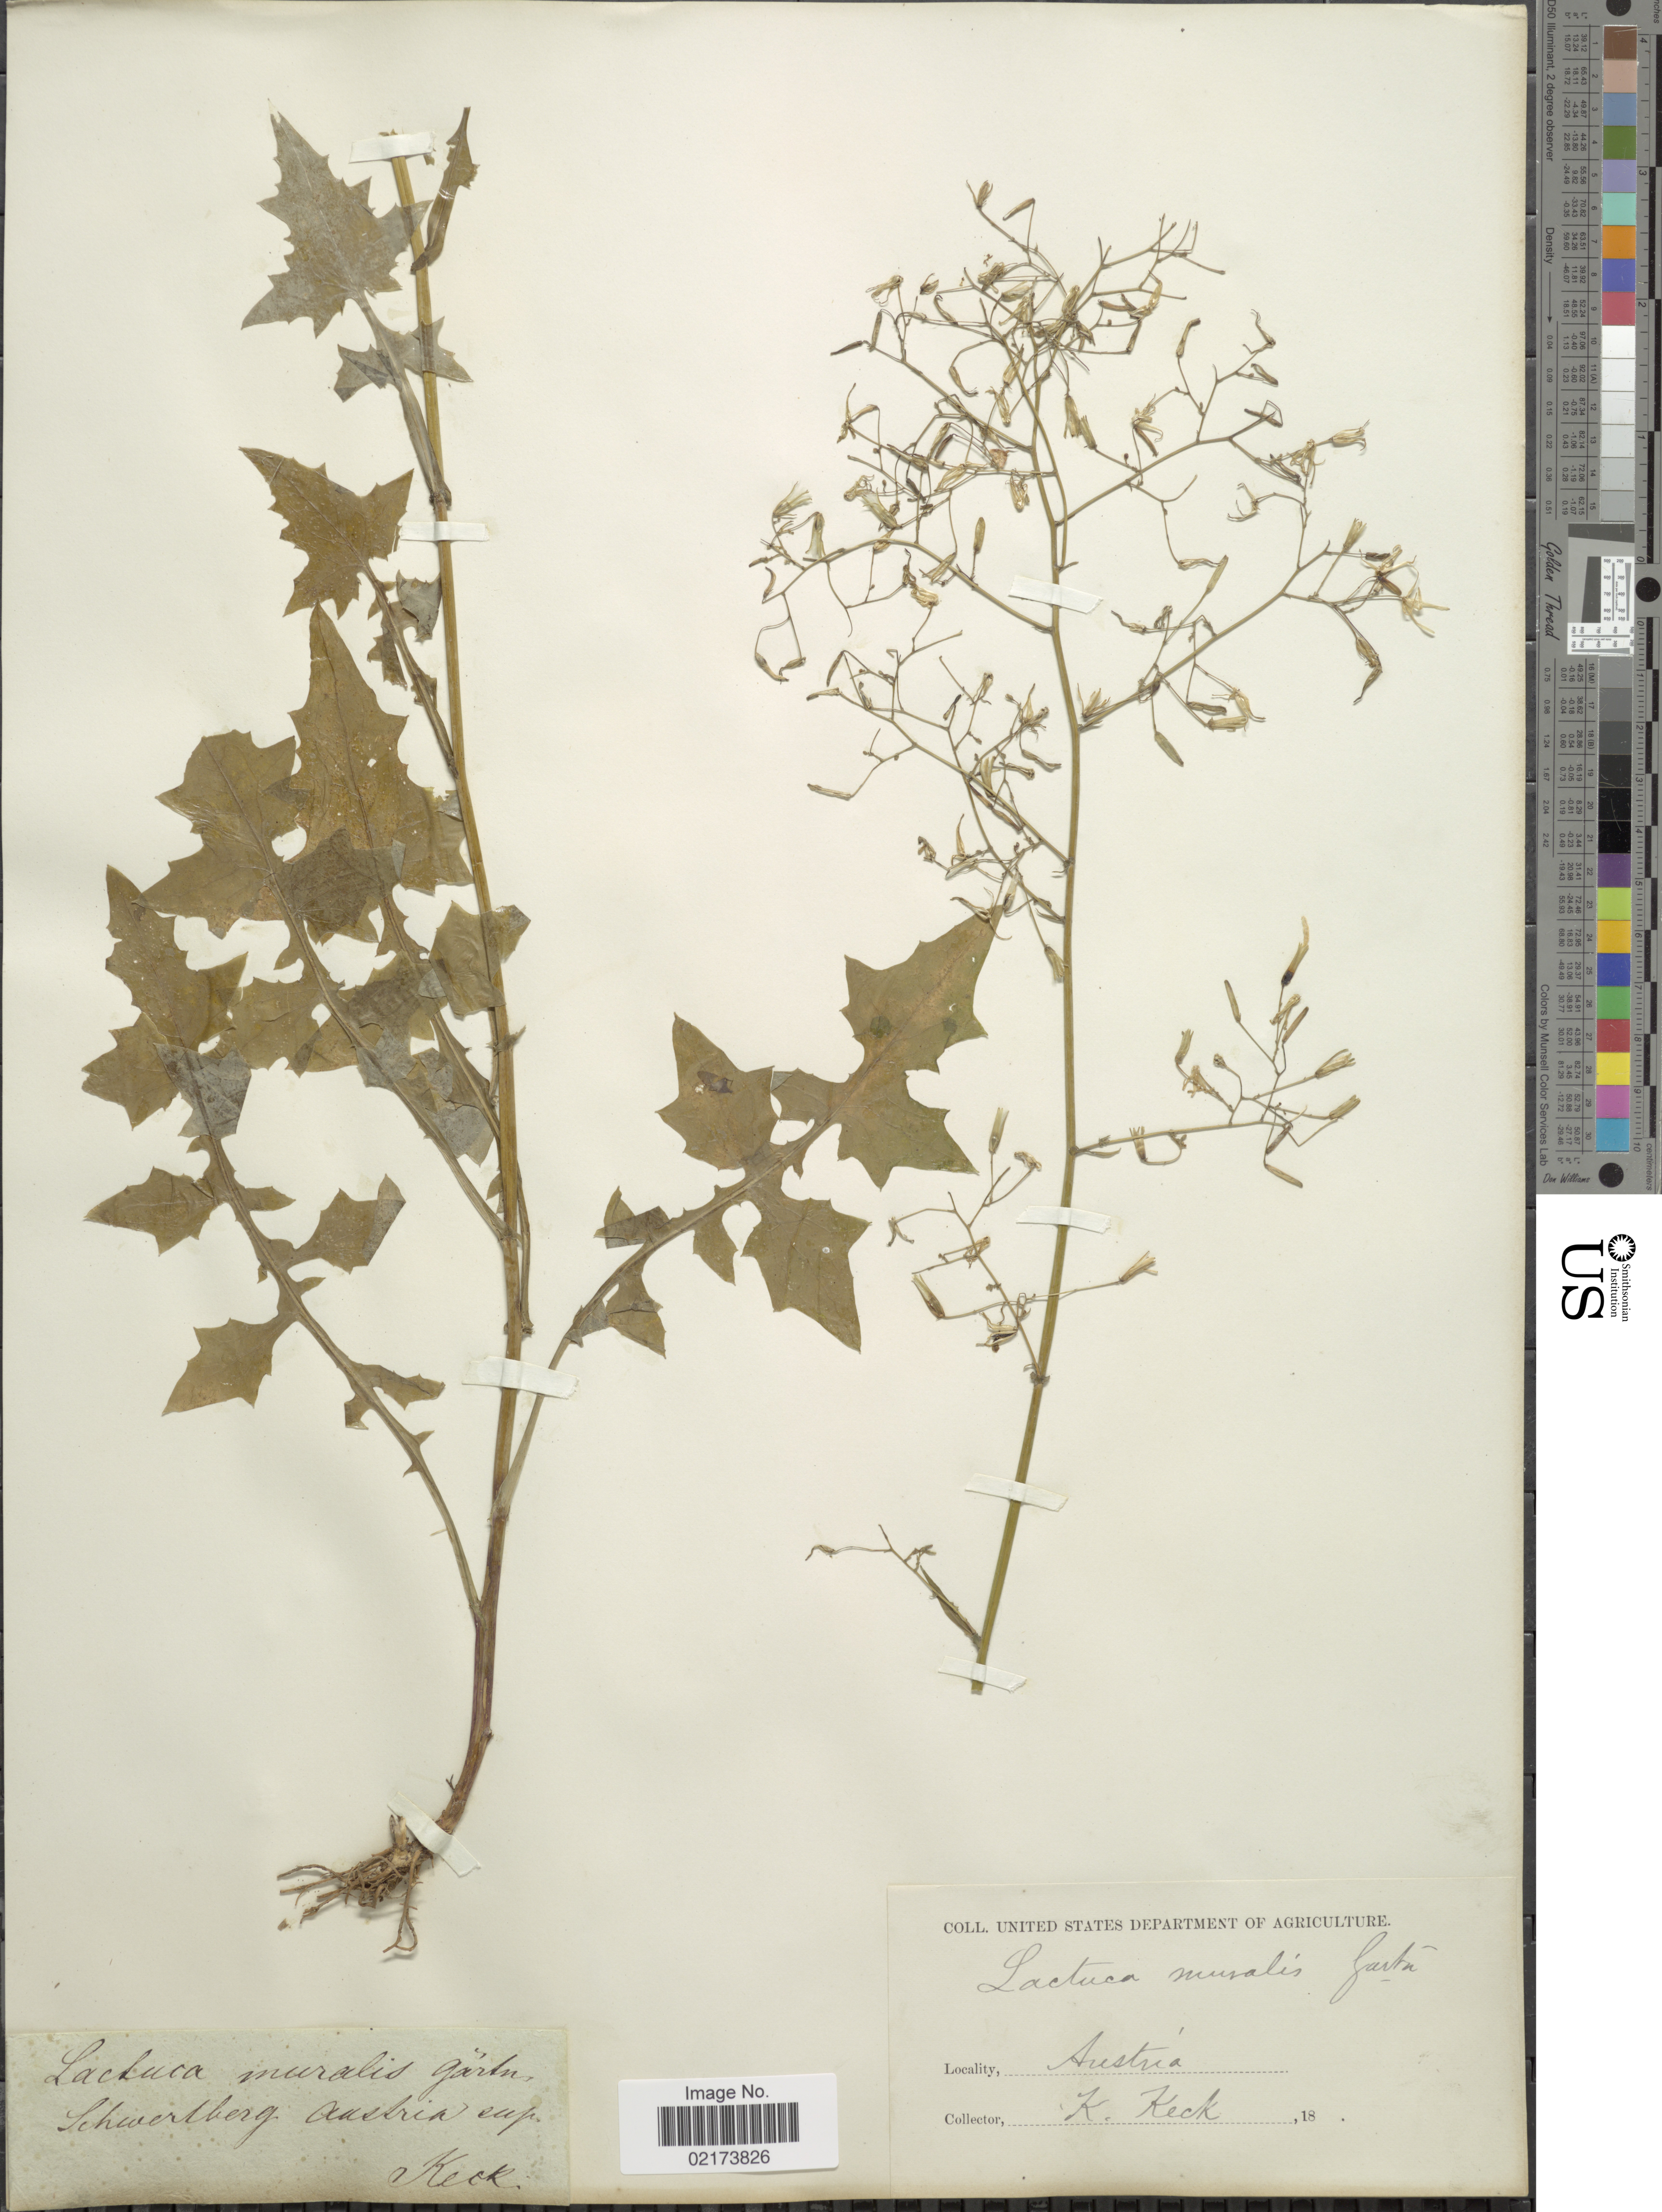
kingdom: Plantae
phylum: Tracheophyta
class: Magnoliopsida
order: Asterales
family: Asteraceae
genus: Lactuca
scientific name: Lactuca muralis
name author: (L.) Gaertn.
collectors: K. Keck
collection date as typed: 18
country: Austria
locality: Schwertberg [interpreted]